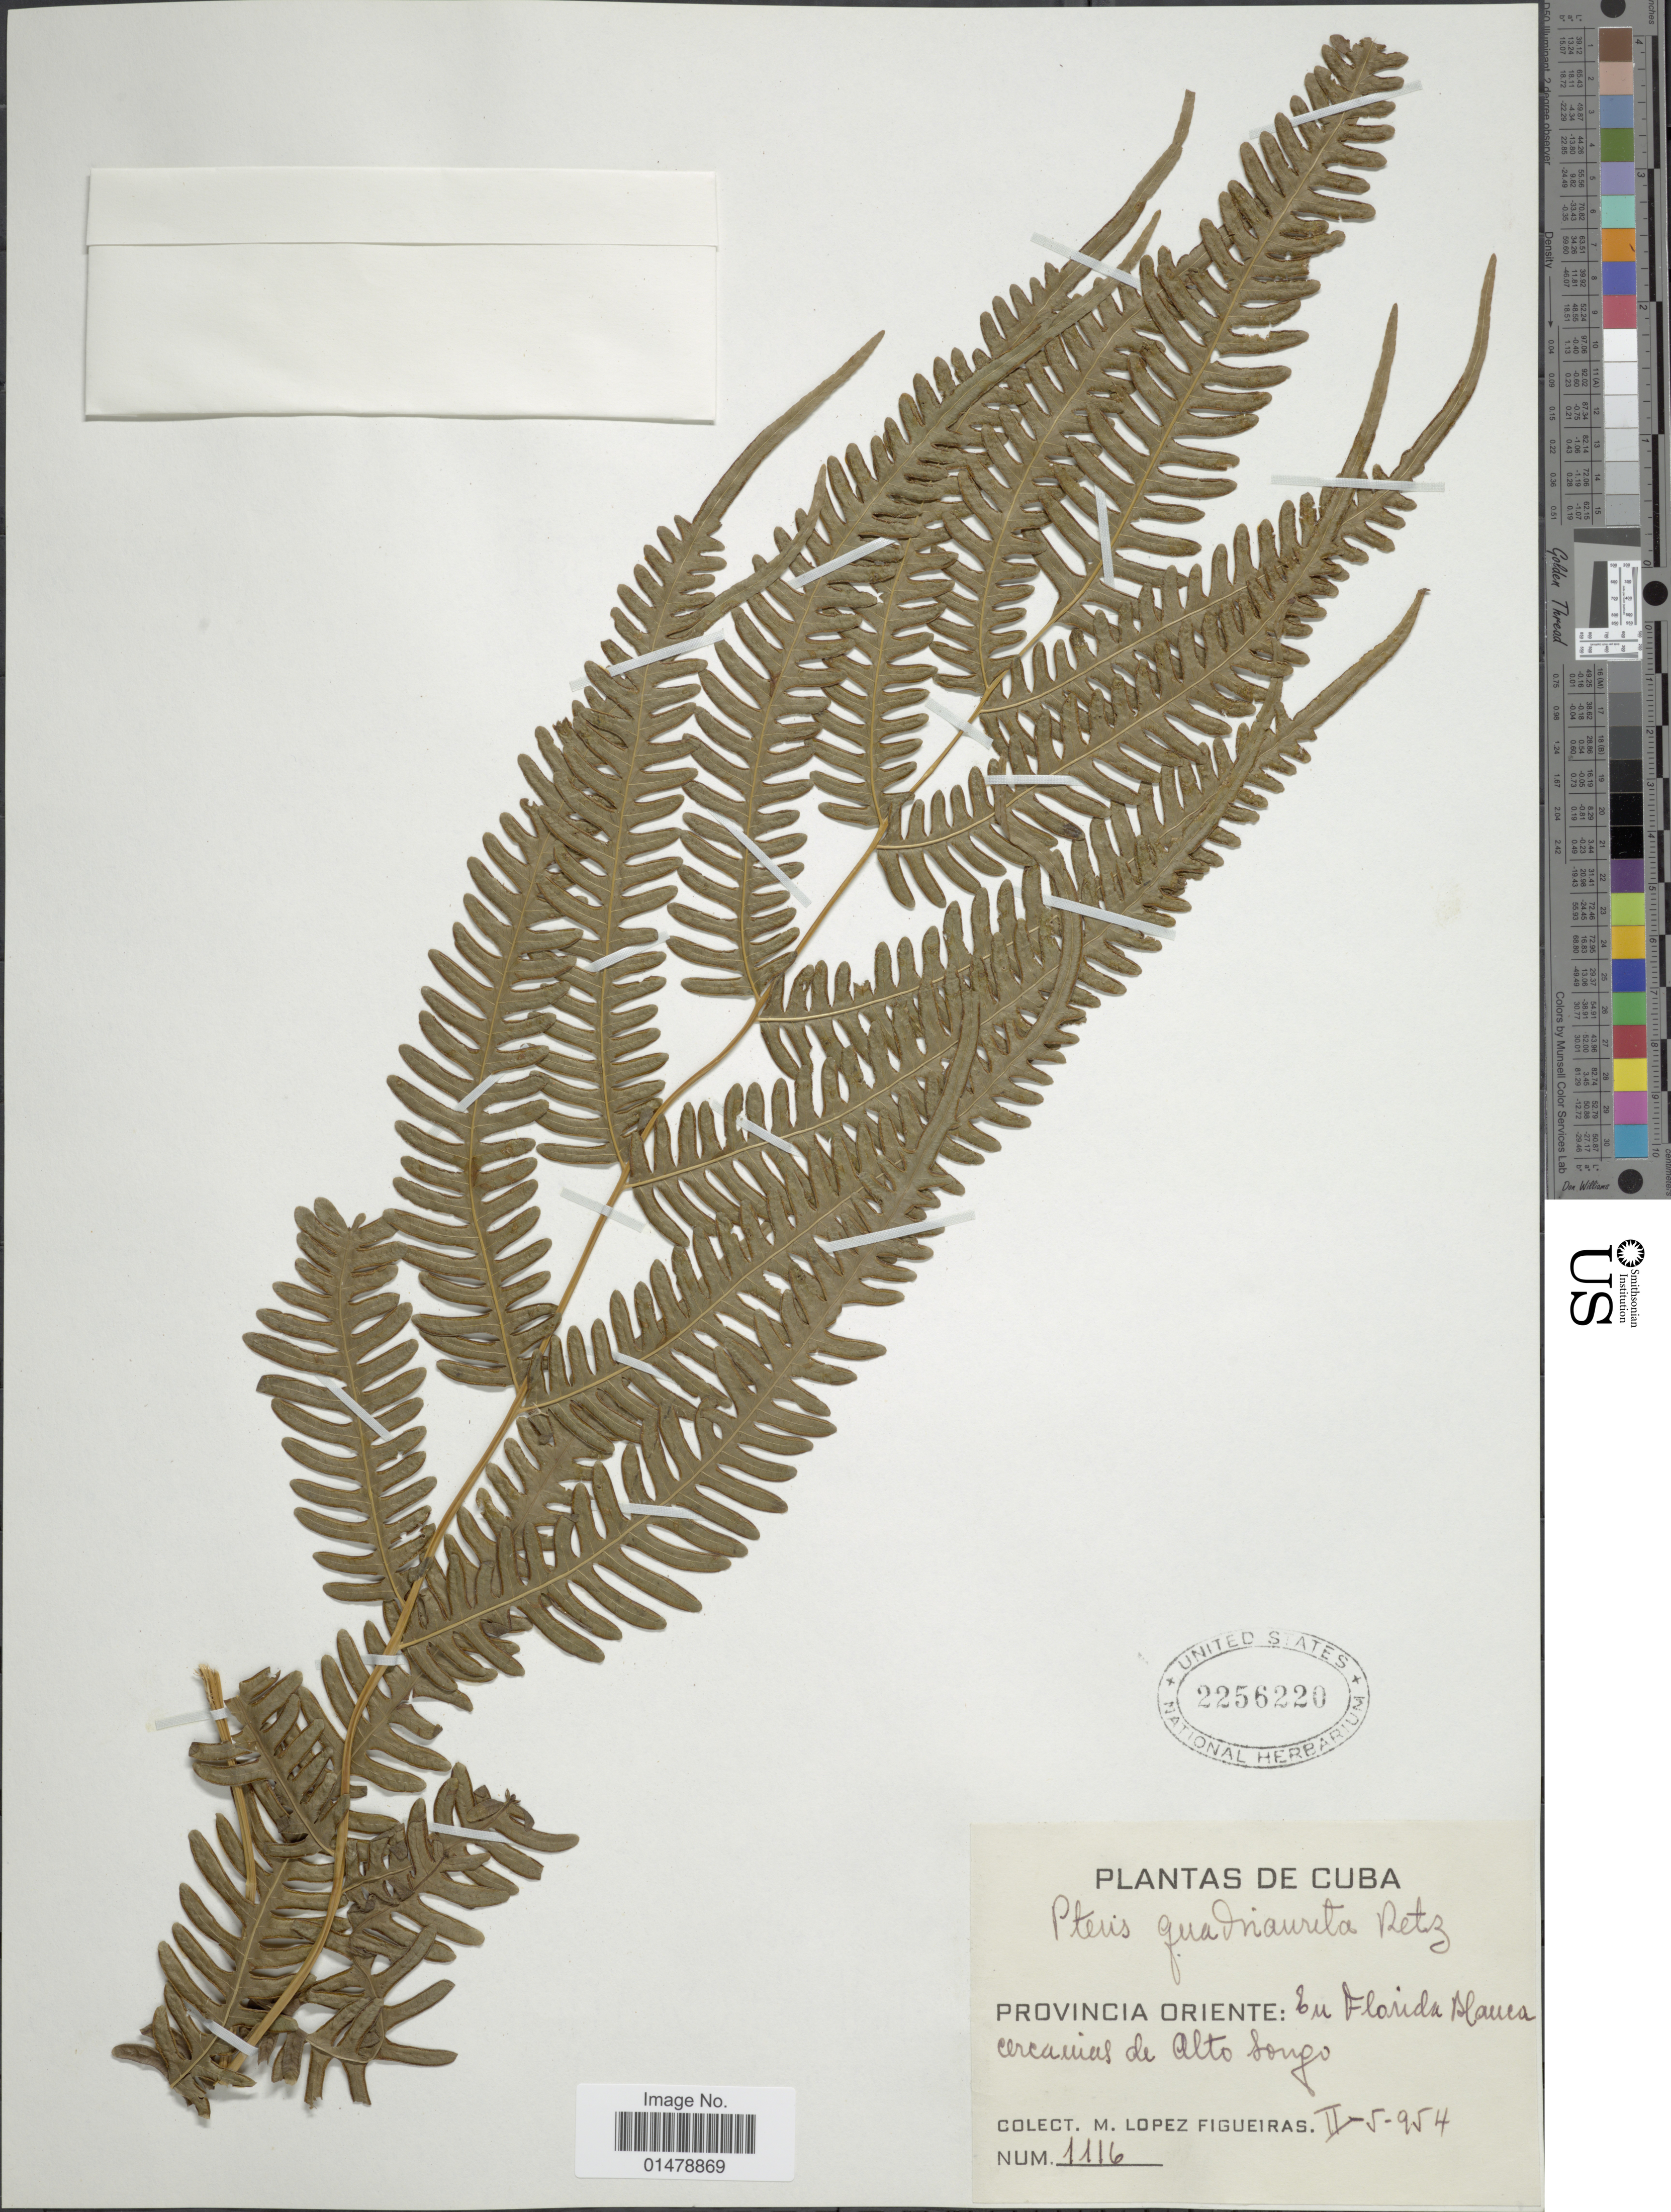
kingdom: Plantae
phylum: Tracheophyta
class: Polypodiopsida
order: Polypodiales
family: Pteridaceae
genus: Pteris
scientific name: Pteris quadriaurita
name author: Retz.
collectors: M. López Figueiras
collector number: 1116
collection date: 1954-02-05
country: Cuba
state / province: Oriente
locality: Provincia Oriente: En Florida Blanca cercanias de Alto Songo.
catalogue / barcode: US 2256220